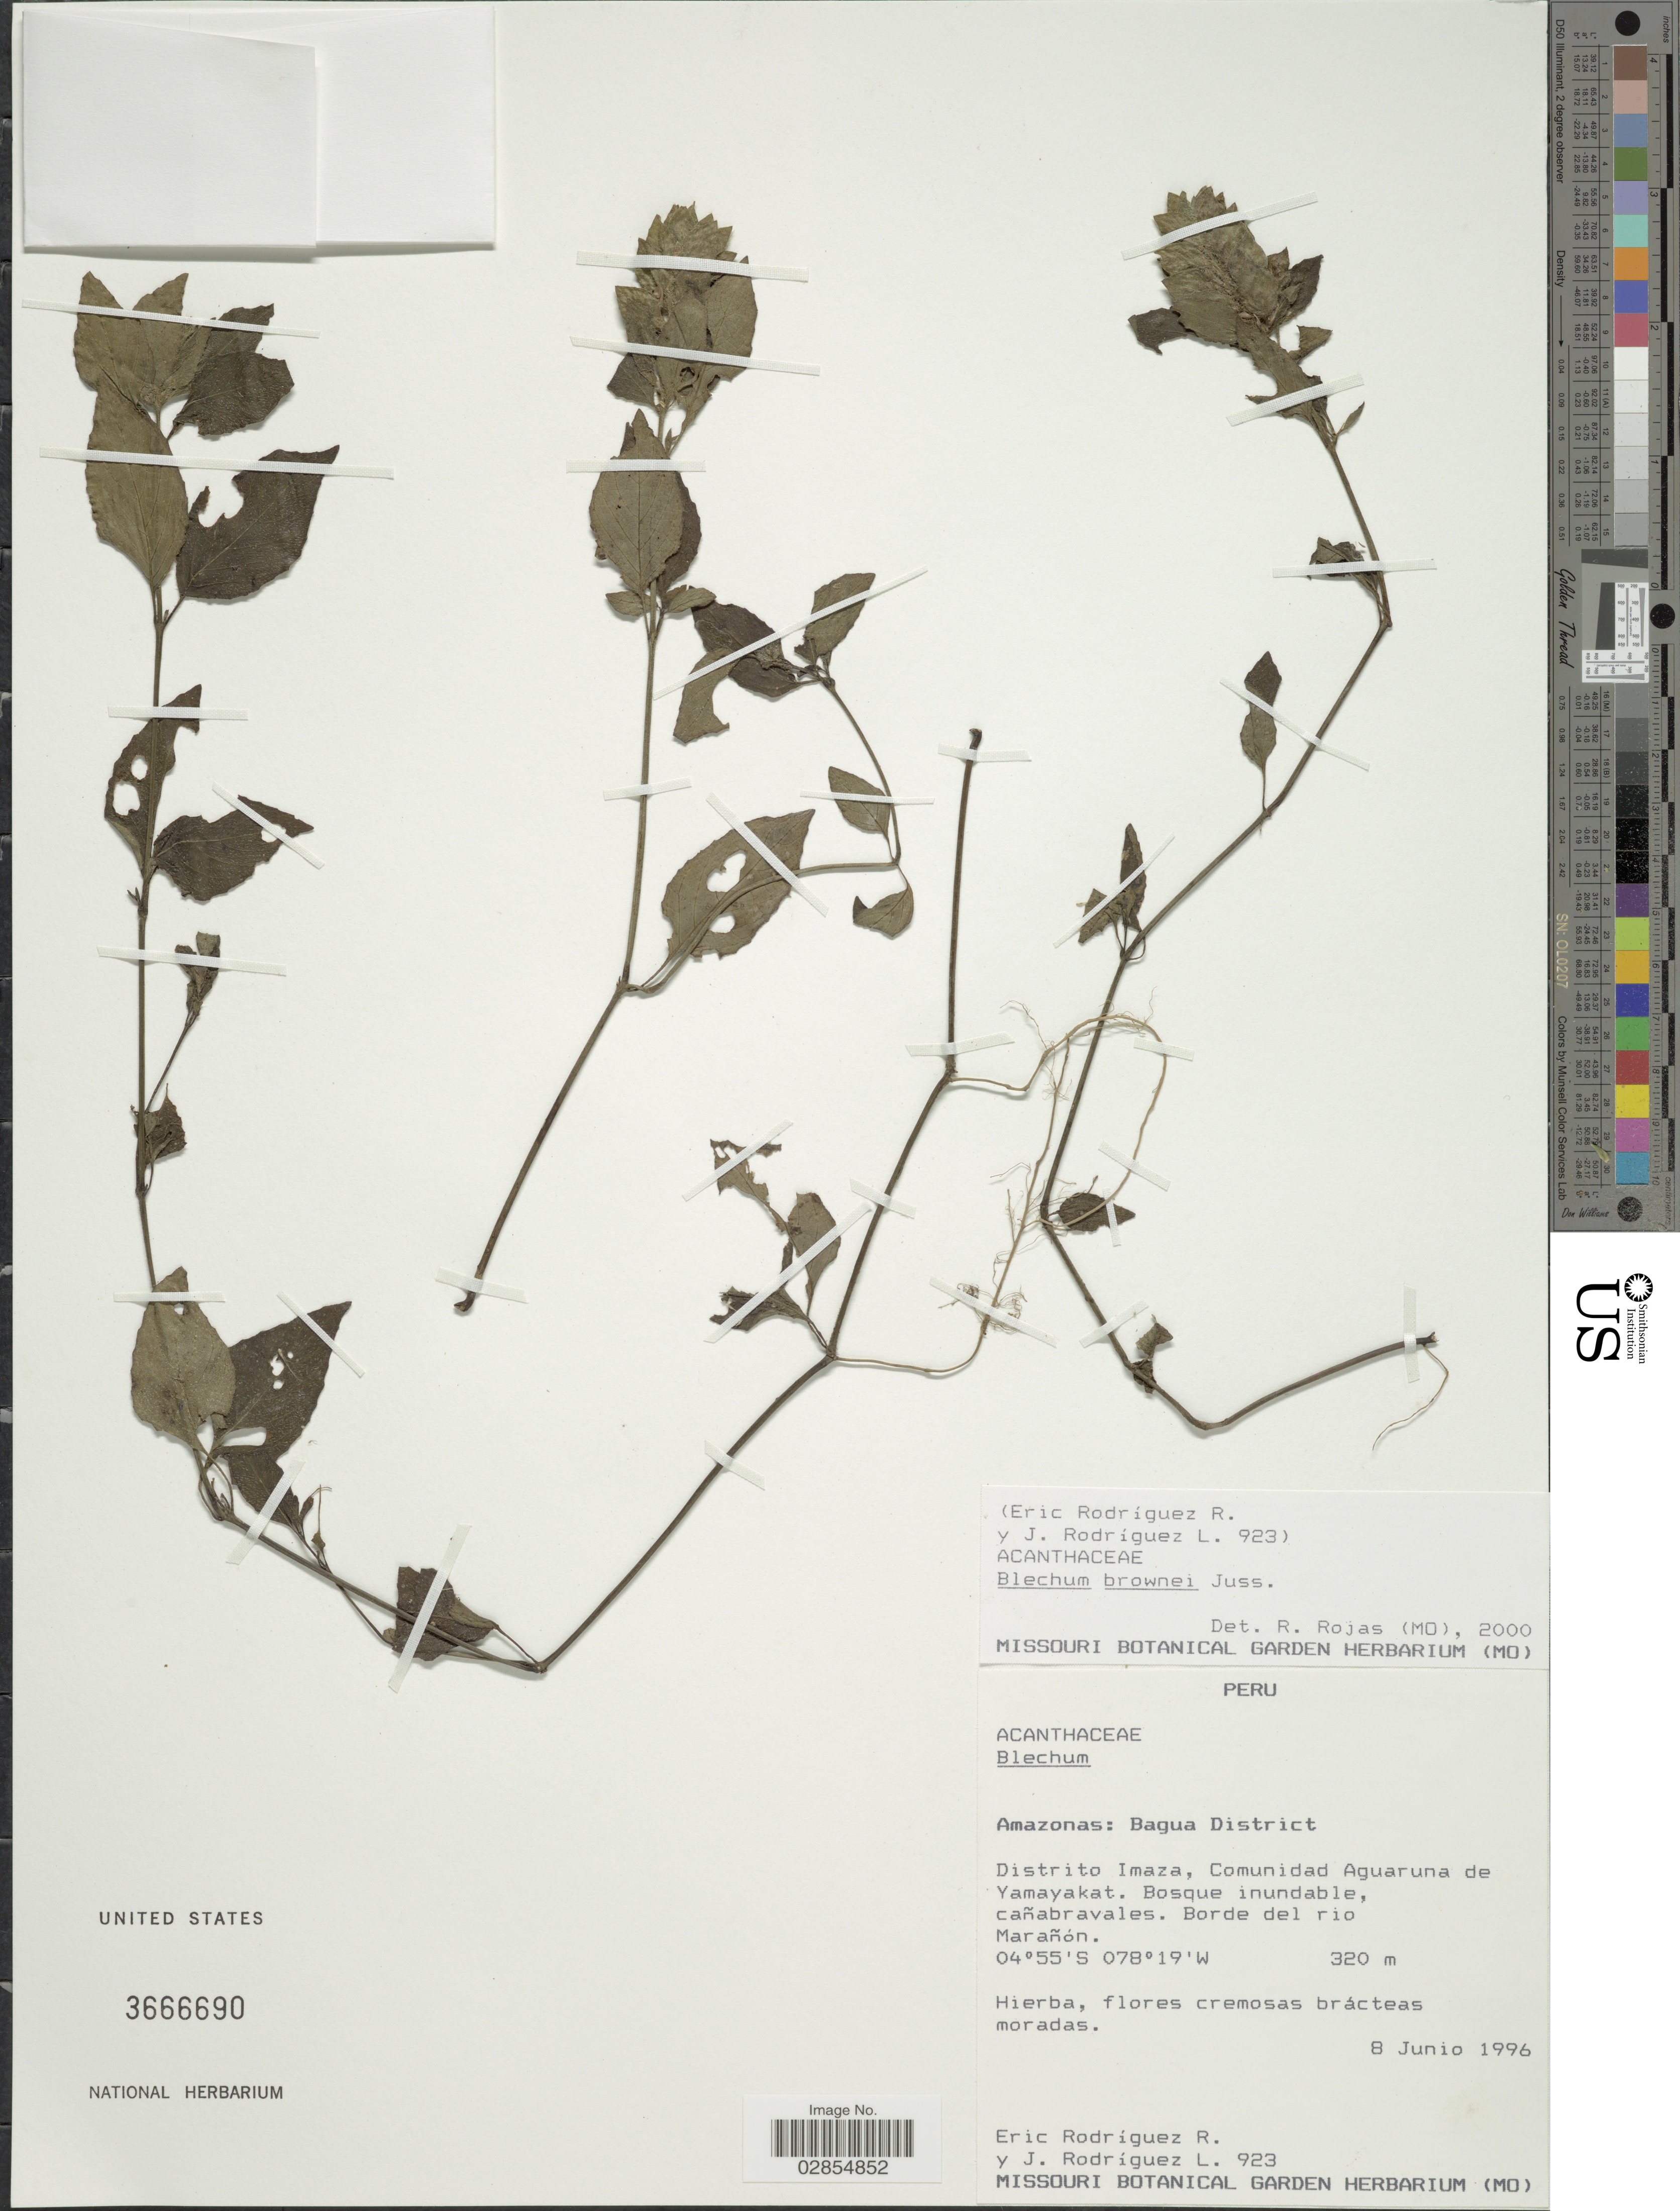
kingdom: Plantae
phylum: Tracheophyta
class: Magnoliopsida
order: Lamiales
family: Acanthaceae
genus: Blechum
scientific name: Blechum brownei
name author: Juss.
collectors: E. F. Rodrignez R. & J. Rodríguez L.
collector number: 923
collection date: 1996-06-08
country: Peru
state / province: Amazonas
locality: Amazonas: Bagua District. Distrito Imaza, Comunidad Aguaruna de Yamayakat, Bosque inundable, cañabravales. Borde del rio Marañón.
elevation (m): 320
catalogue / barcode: US 3666690